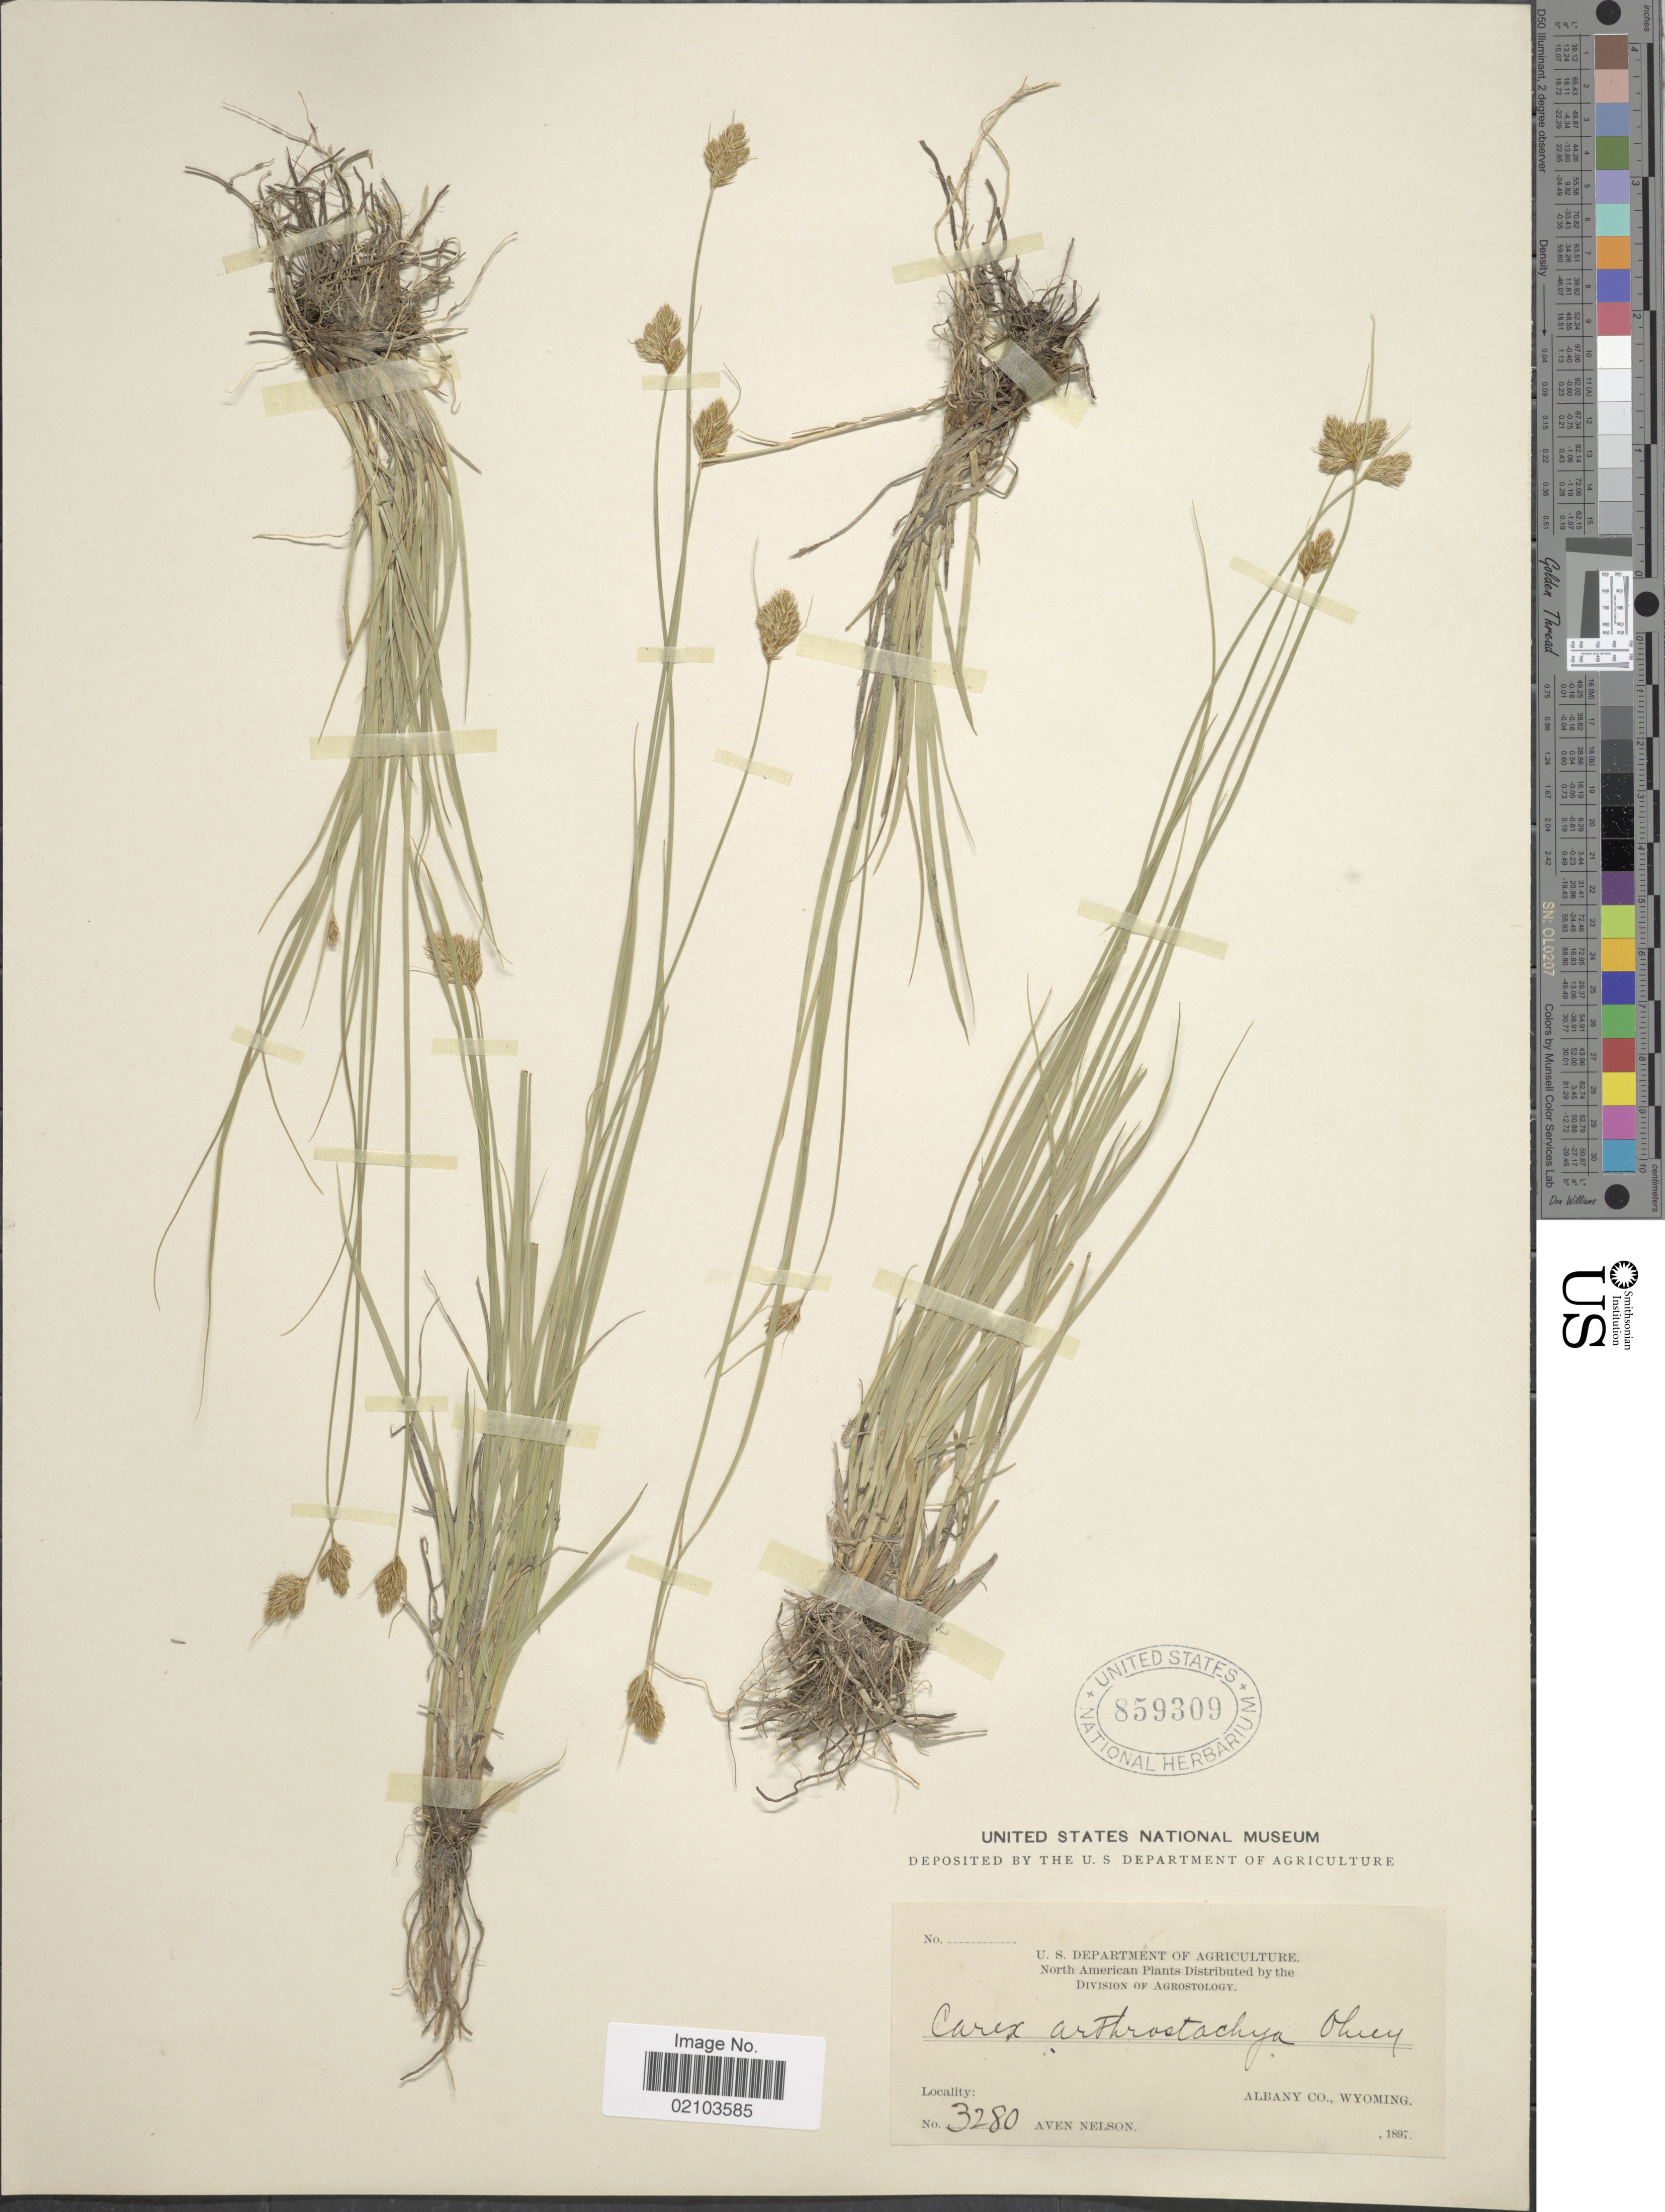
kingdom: Plantae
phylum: Tracheophyta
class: Liliopsida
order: Poales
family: Cyperaceae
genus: Carex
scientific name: Carex athrostachya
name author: Olney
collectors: A. Nelson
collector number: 3280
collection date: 1897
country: United States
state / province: Wyoming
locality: Albany Co.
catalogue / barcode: US 859309